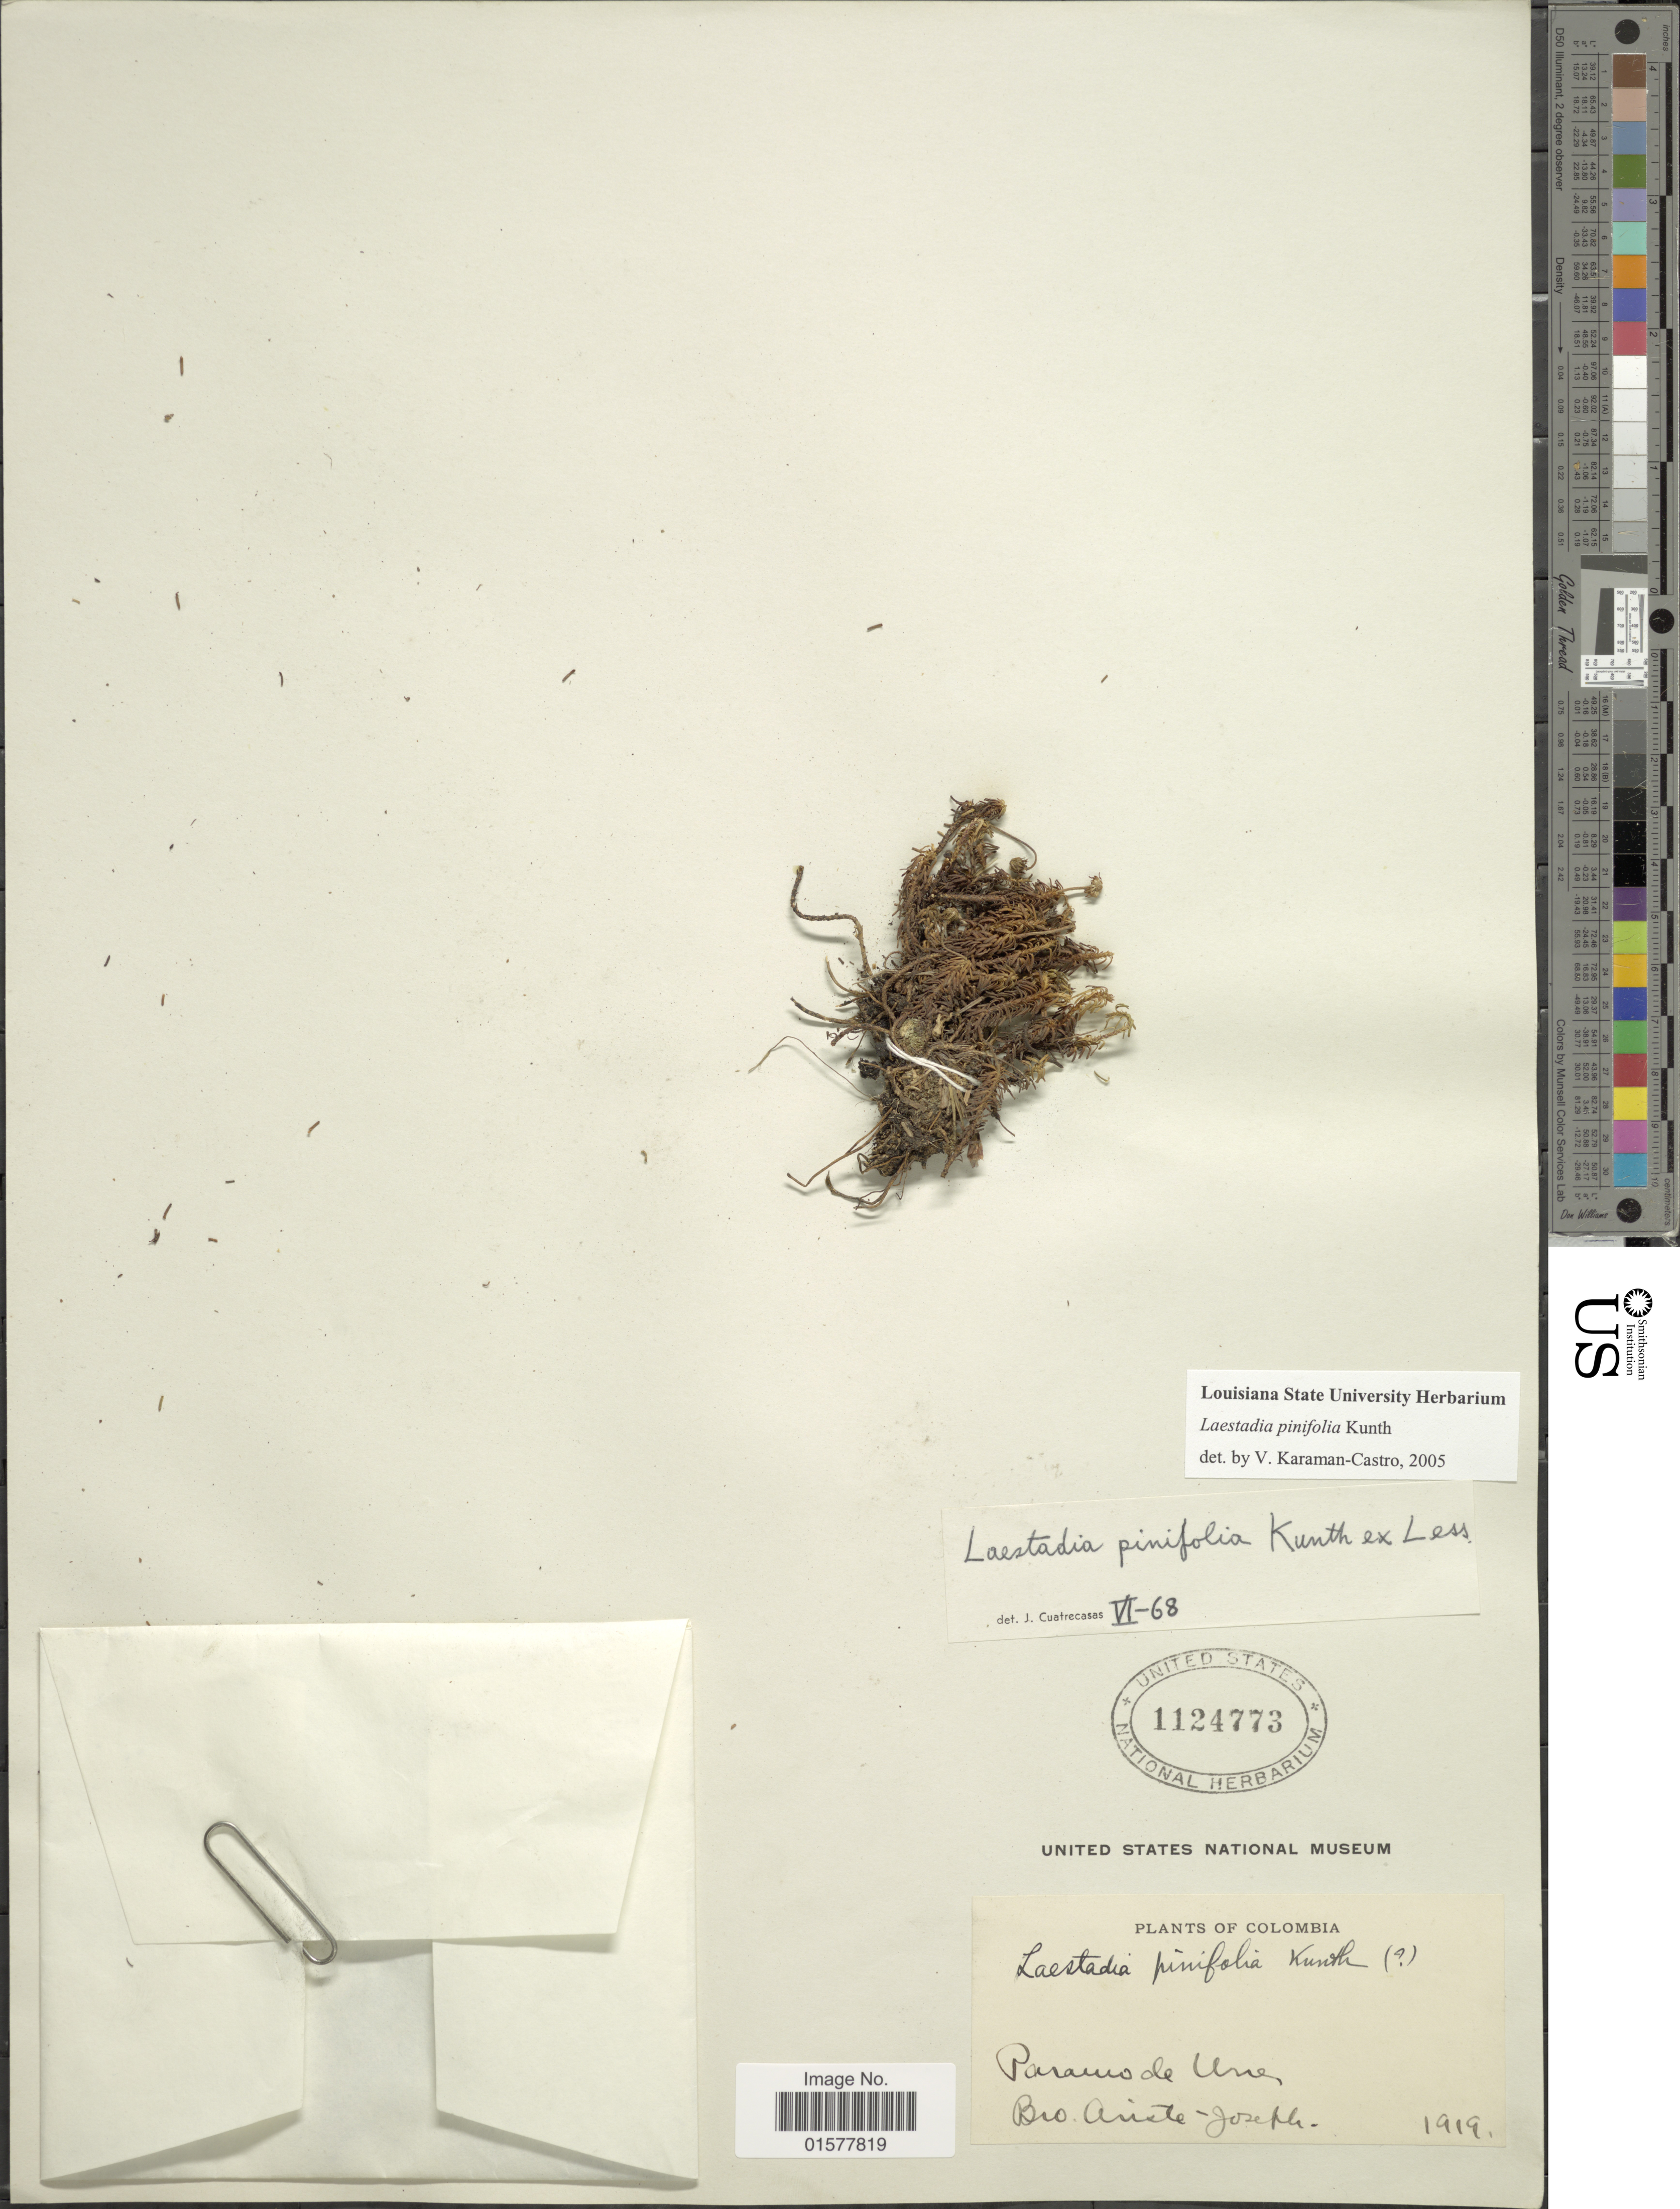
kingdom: Plantae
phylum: Tracheophyta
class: Magnoliopsida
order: Asterales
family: Asteraceae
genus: Laestadia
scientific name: Laestadia pinifolia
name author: Kunth ex Less.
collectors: Bro. Ariste-Joseph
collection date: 1919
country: Colombia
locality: Paramo de Une [interpreted]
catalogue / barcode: US 1124773